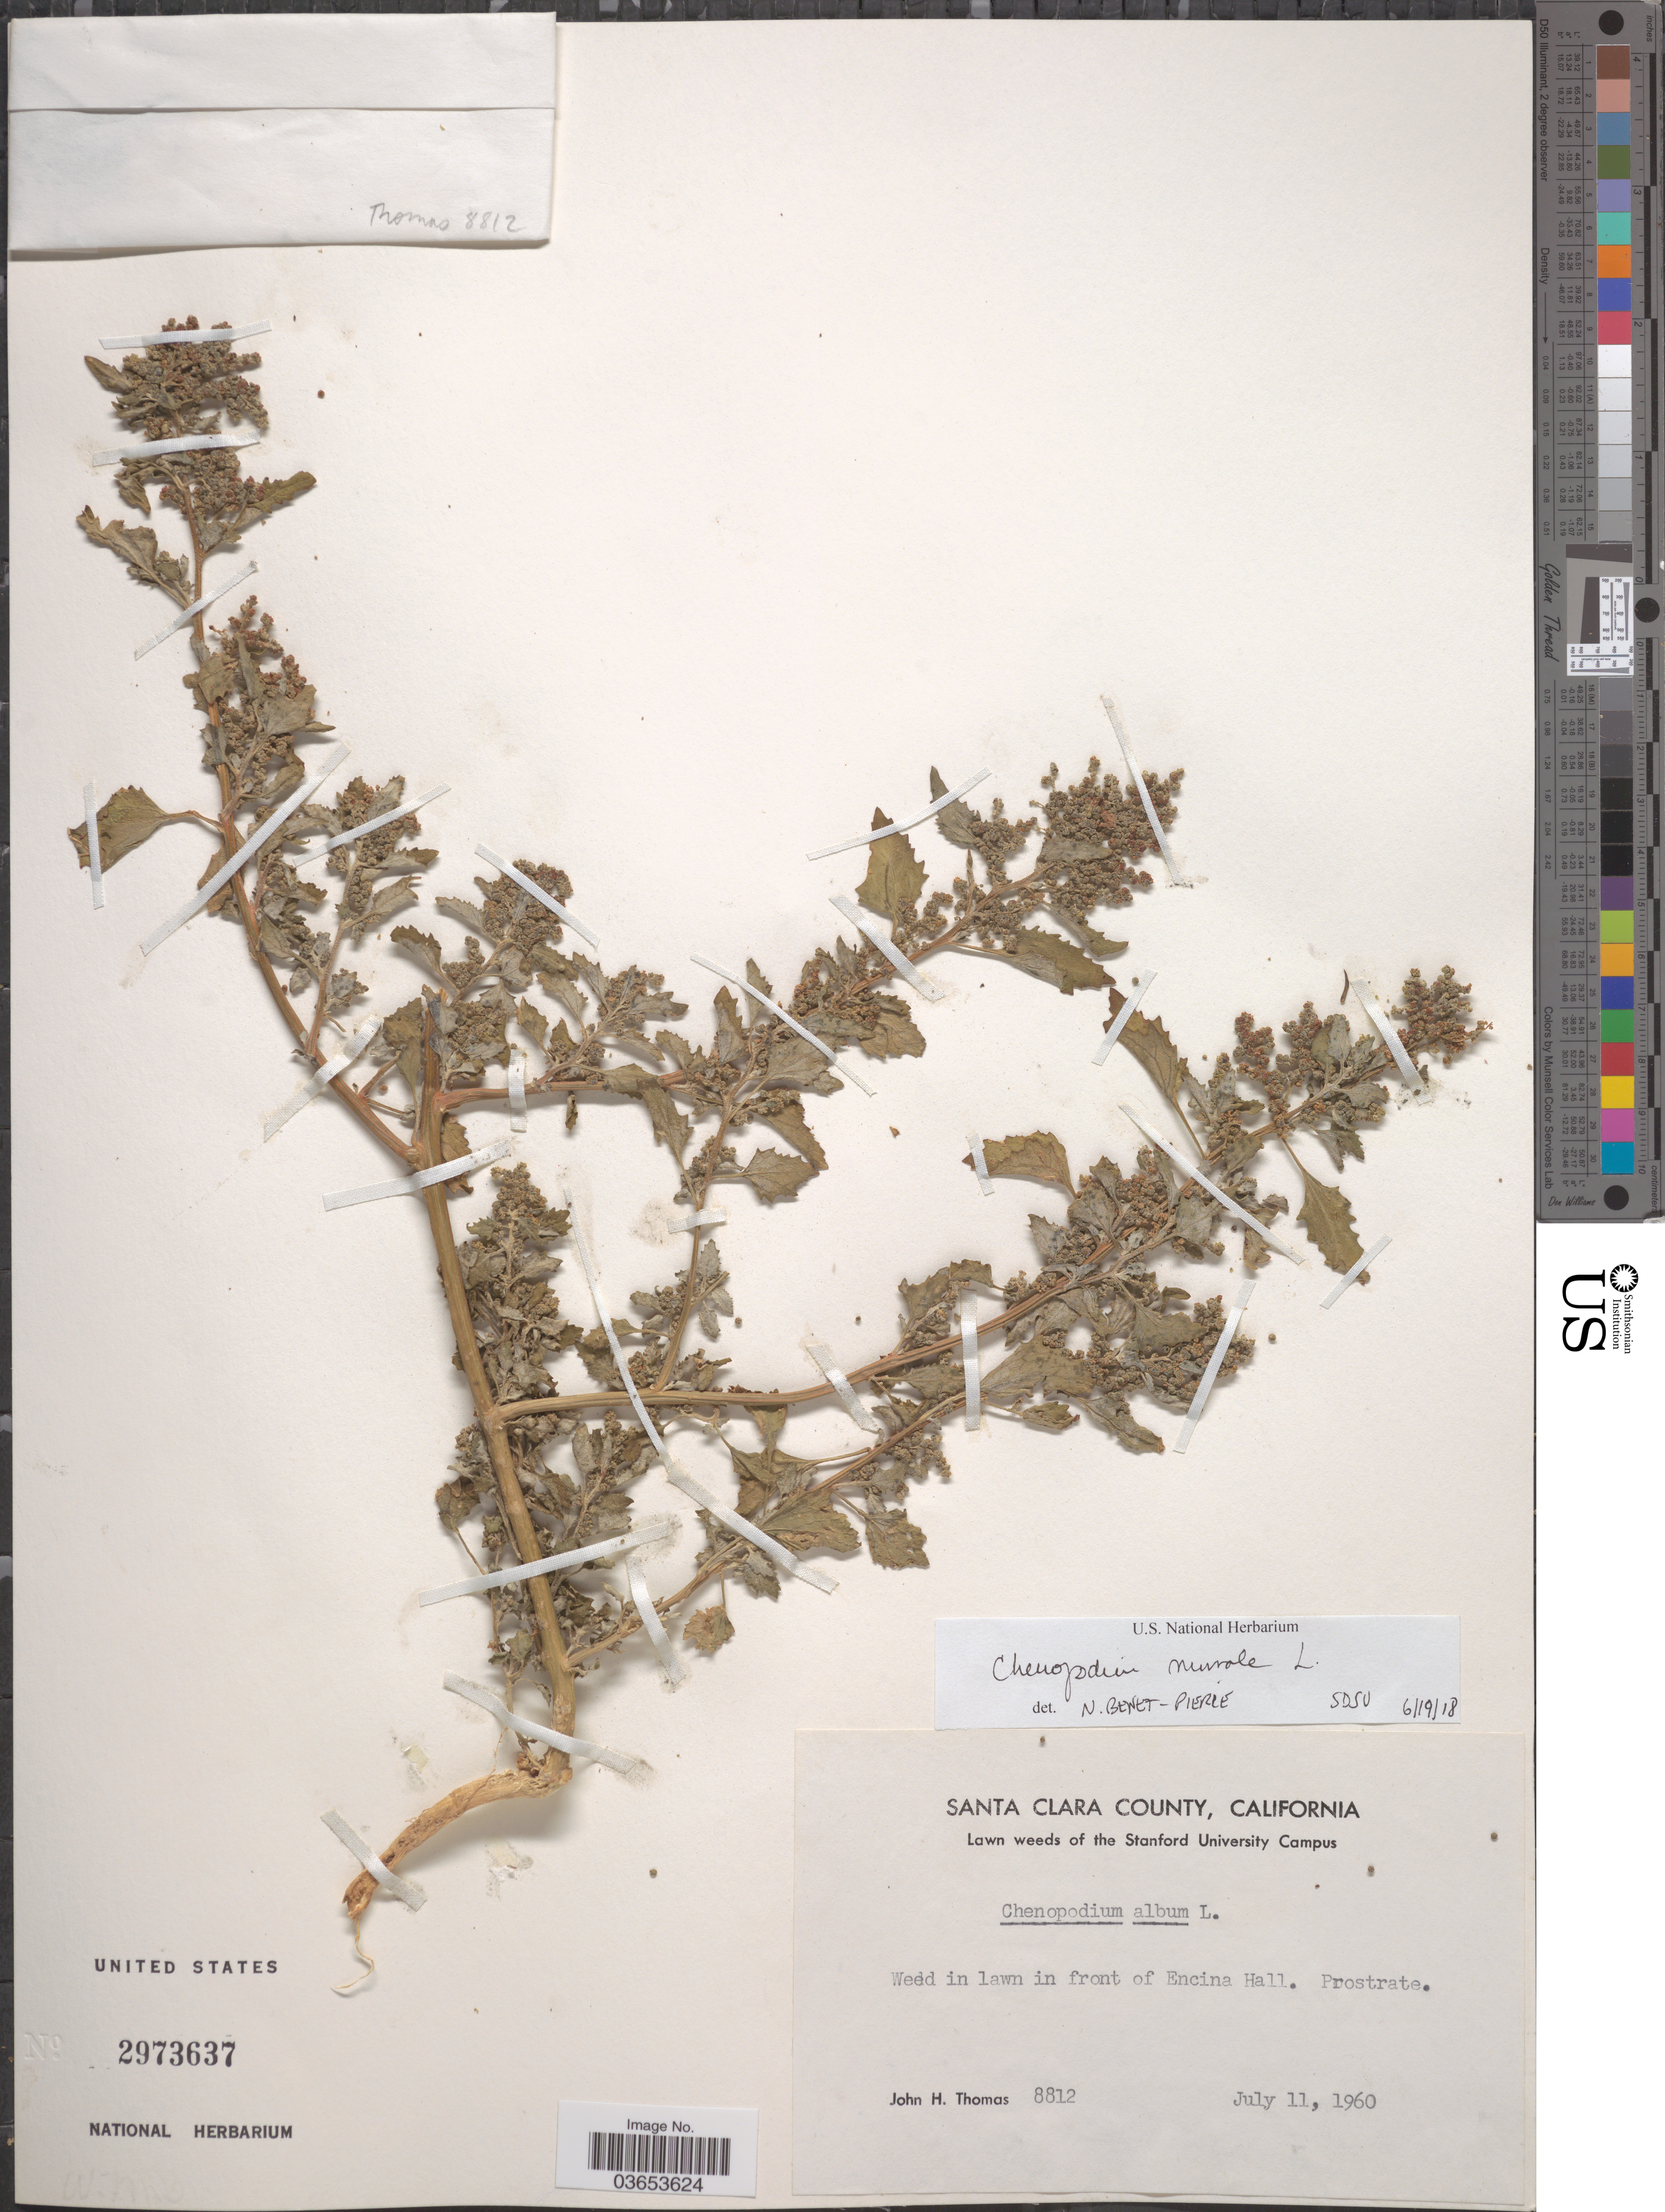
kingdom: Plantae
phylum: Tracheophyta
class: Magnoliopsida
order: Caryophyllales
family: Amaranthaceae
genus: Chenopodium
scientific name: Chenopodium murale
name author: L.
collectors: J. H. Thomas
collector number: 8812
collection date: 1960-07-11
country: United States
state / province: California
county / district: Santa Clara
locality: Santa Clara County. Weed in lawn in front of Encina Hall.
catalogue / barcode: US 2973637